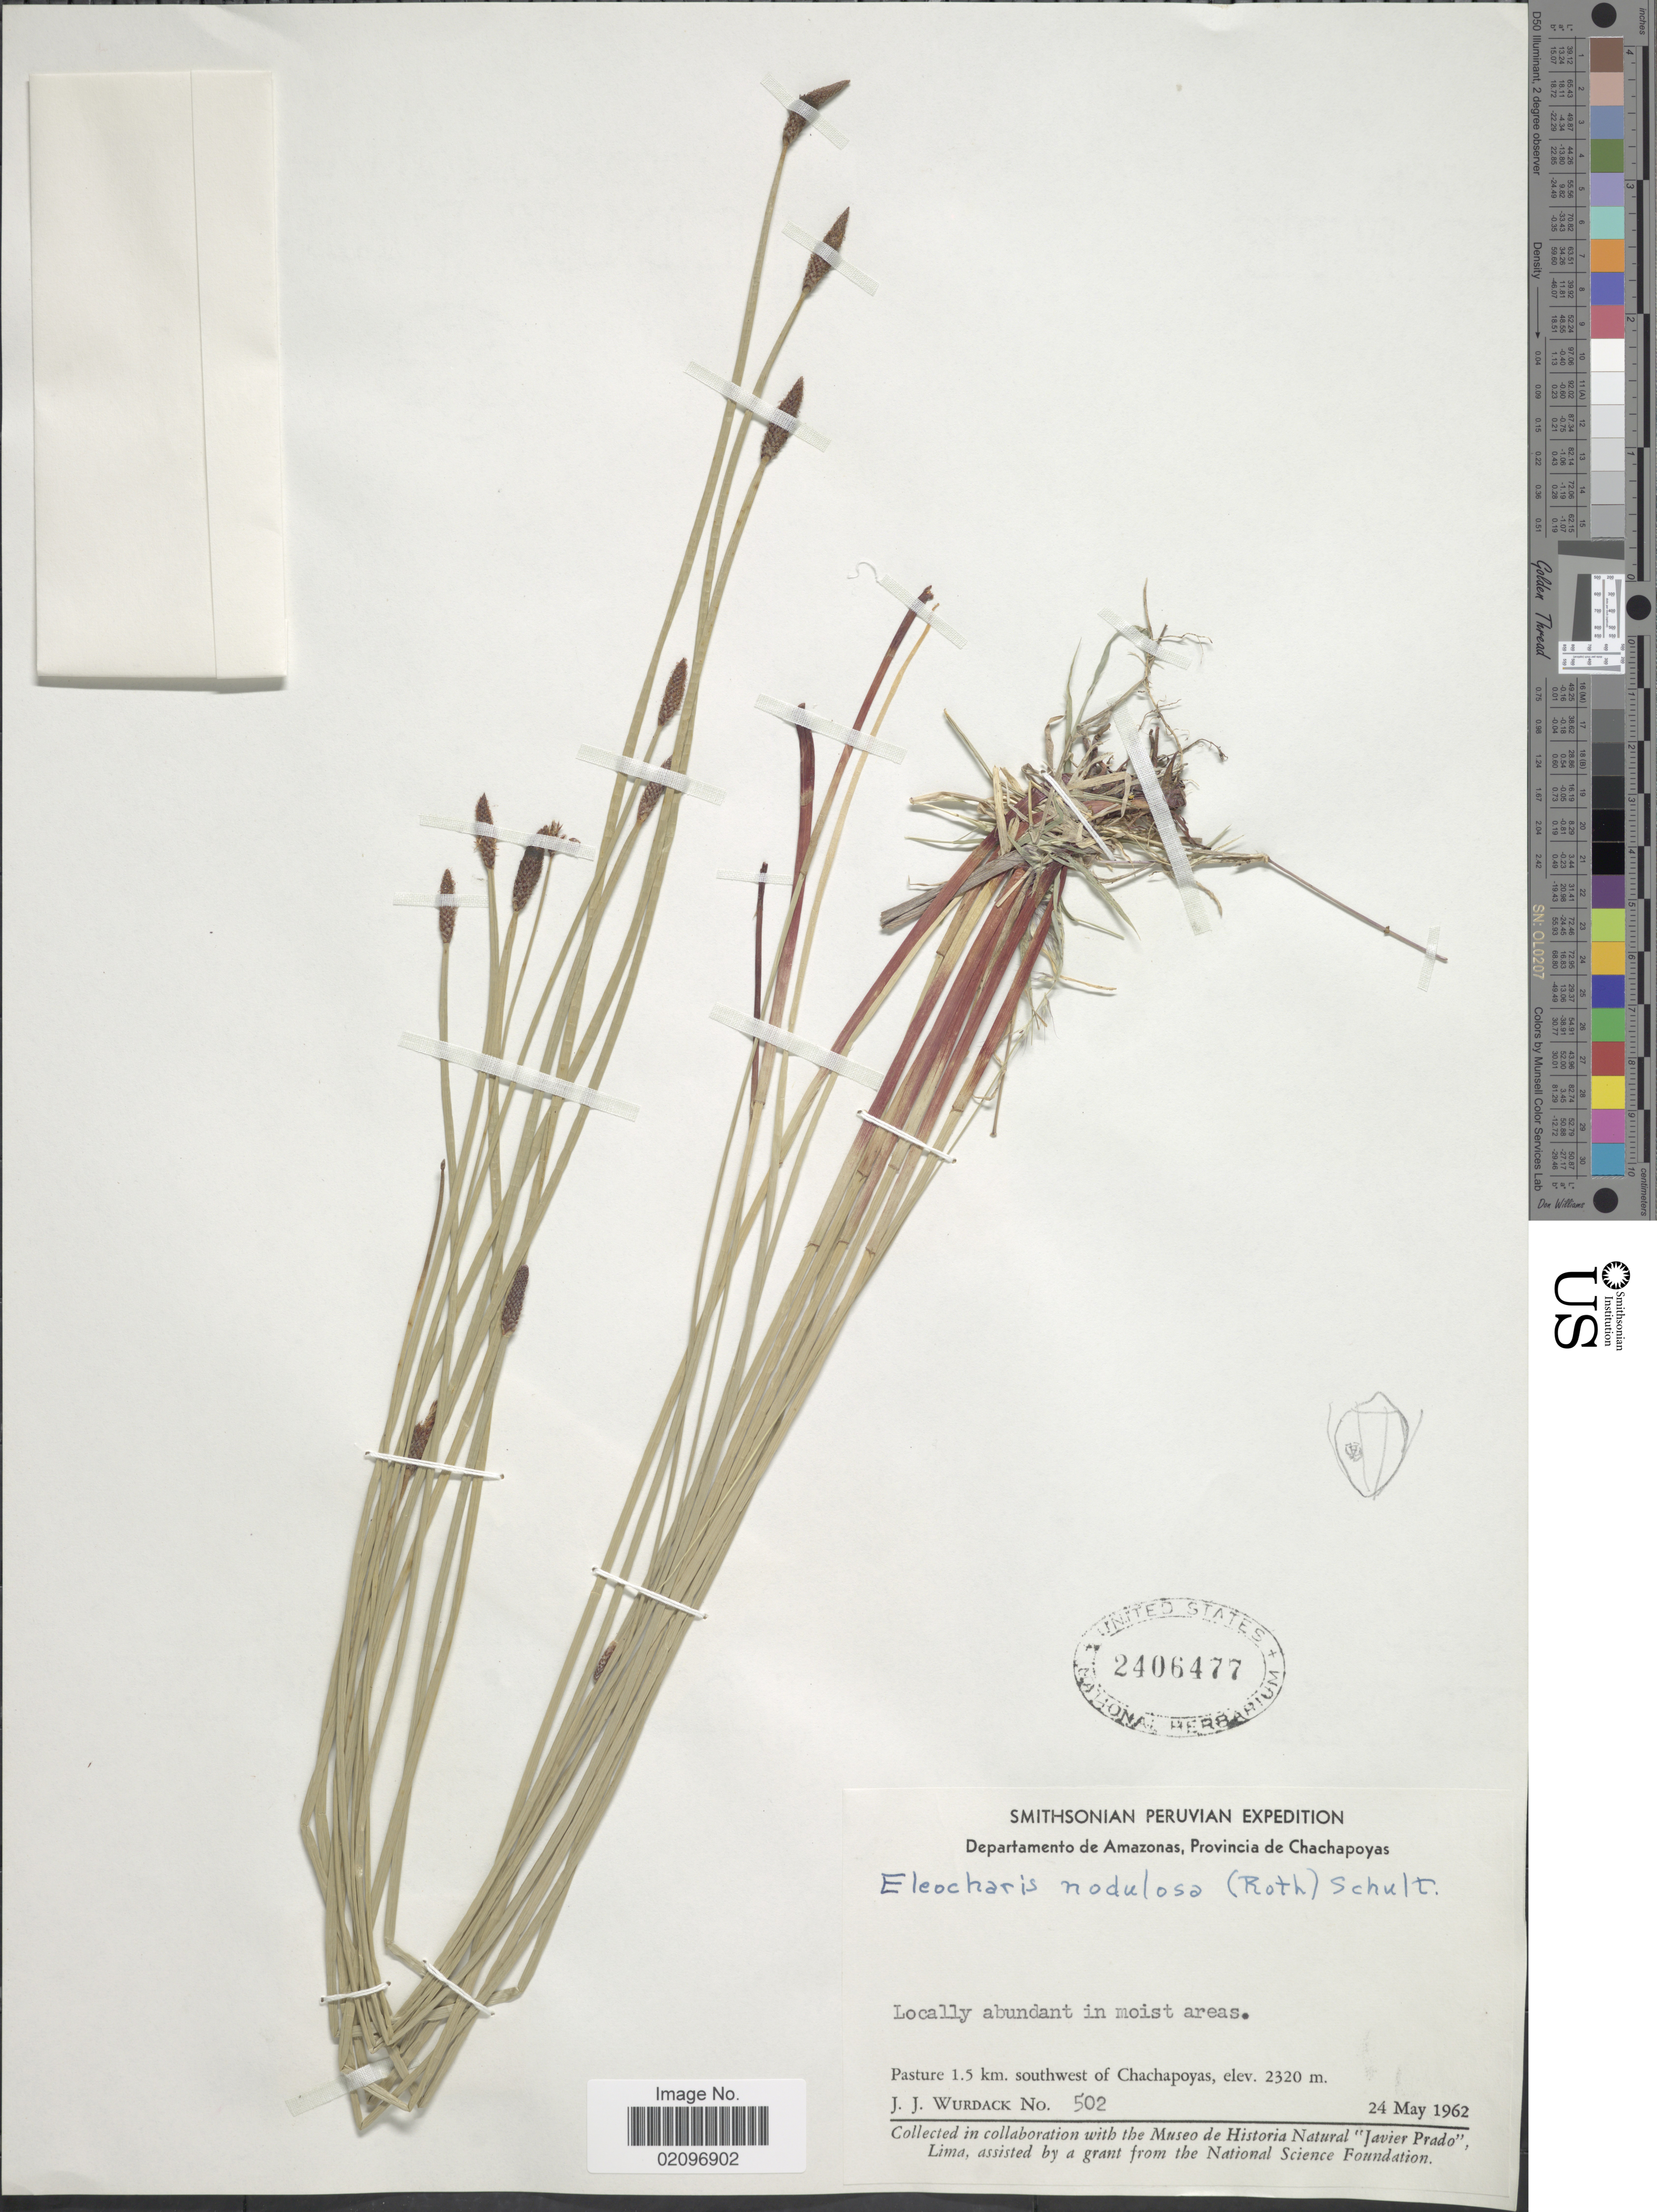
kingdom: Plantae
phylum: Tracheophyta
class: Liliopsida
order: Poales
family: Cyperaceae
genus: Eleocharis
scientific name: Eleocharis montana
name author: (Kunth) Roem. & Schult.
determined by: Strong, Mark T., (BOT), Smithsonian Institution - National Museum of Natural History (UNITED STATES)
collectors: J. J. Wurdack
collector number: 502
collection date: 1962-05-24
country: Peru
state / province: Amazonas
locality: Departamento de Amazonas, Provincia de Chachapoyas, Pasture 1.5 km. southwest of Chachapoyas.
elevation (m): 2320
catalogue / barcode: US 2406477